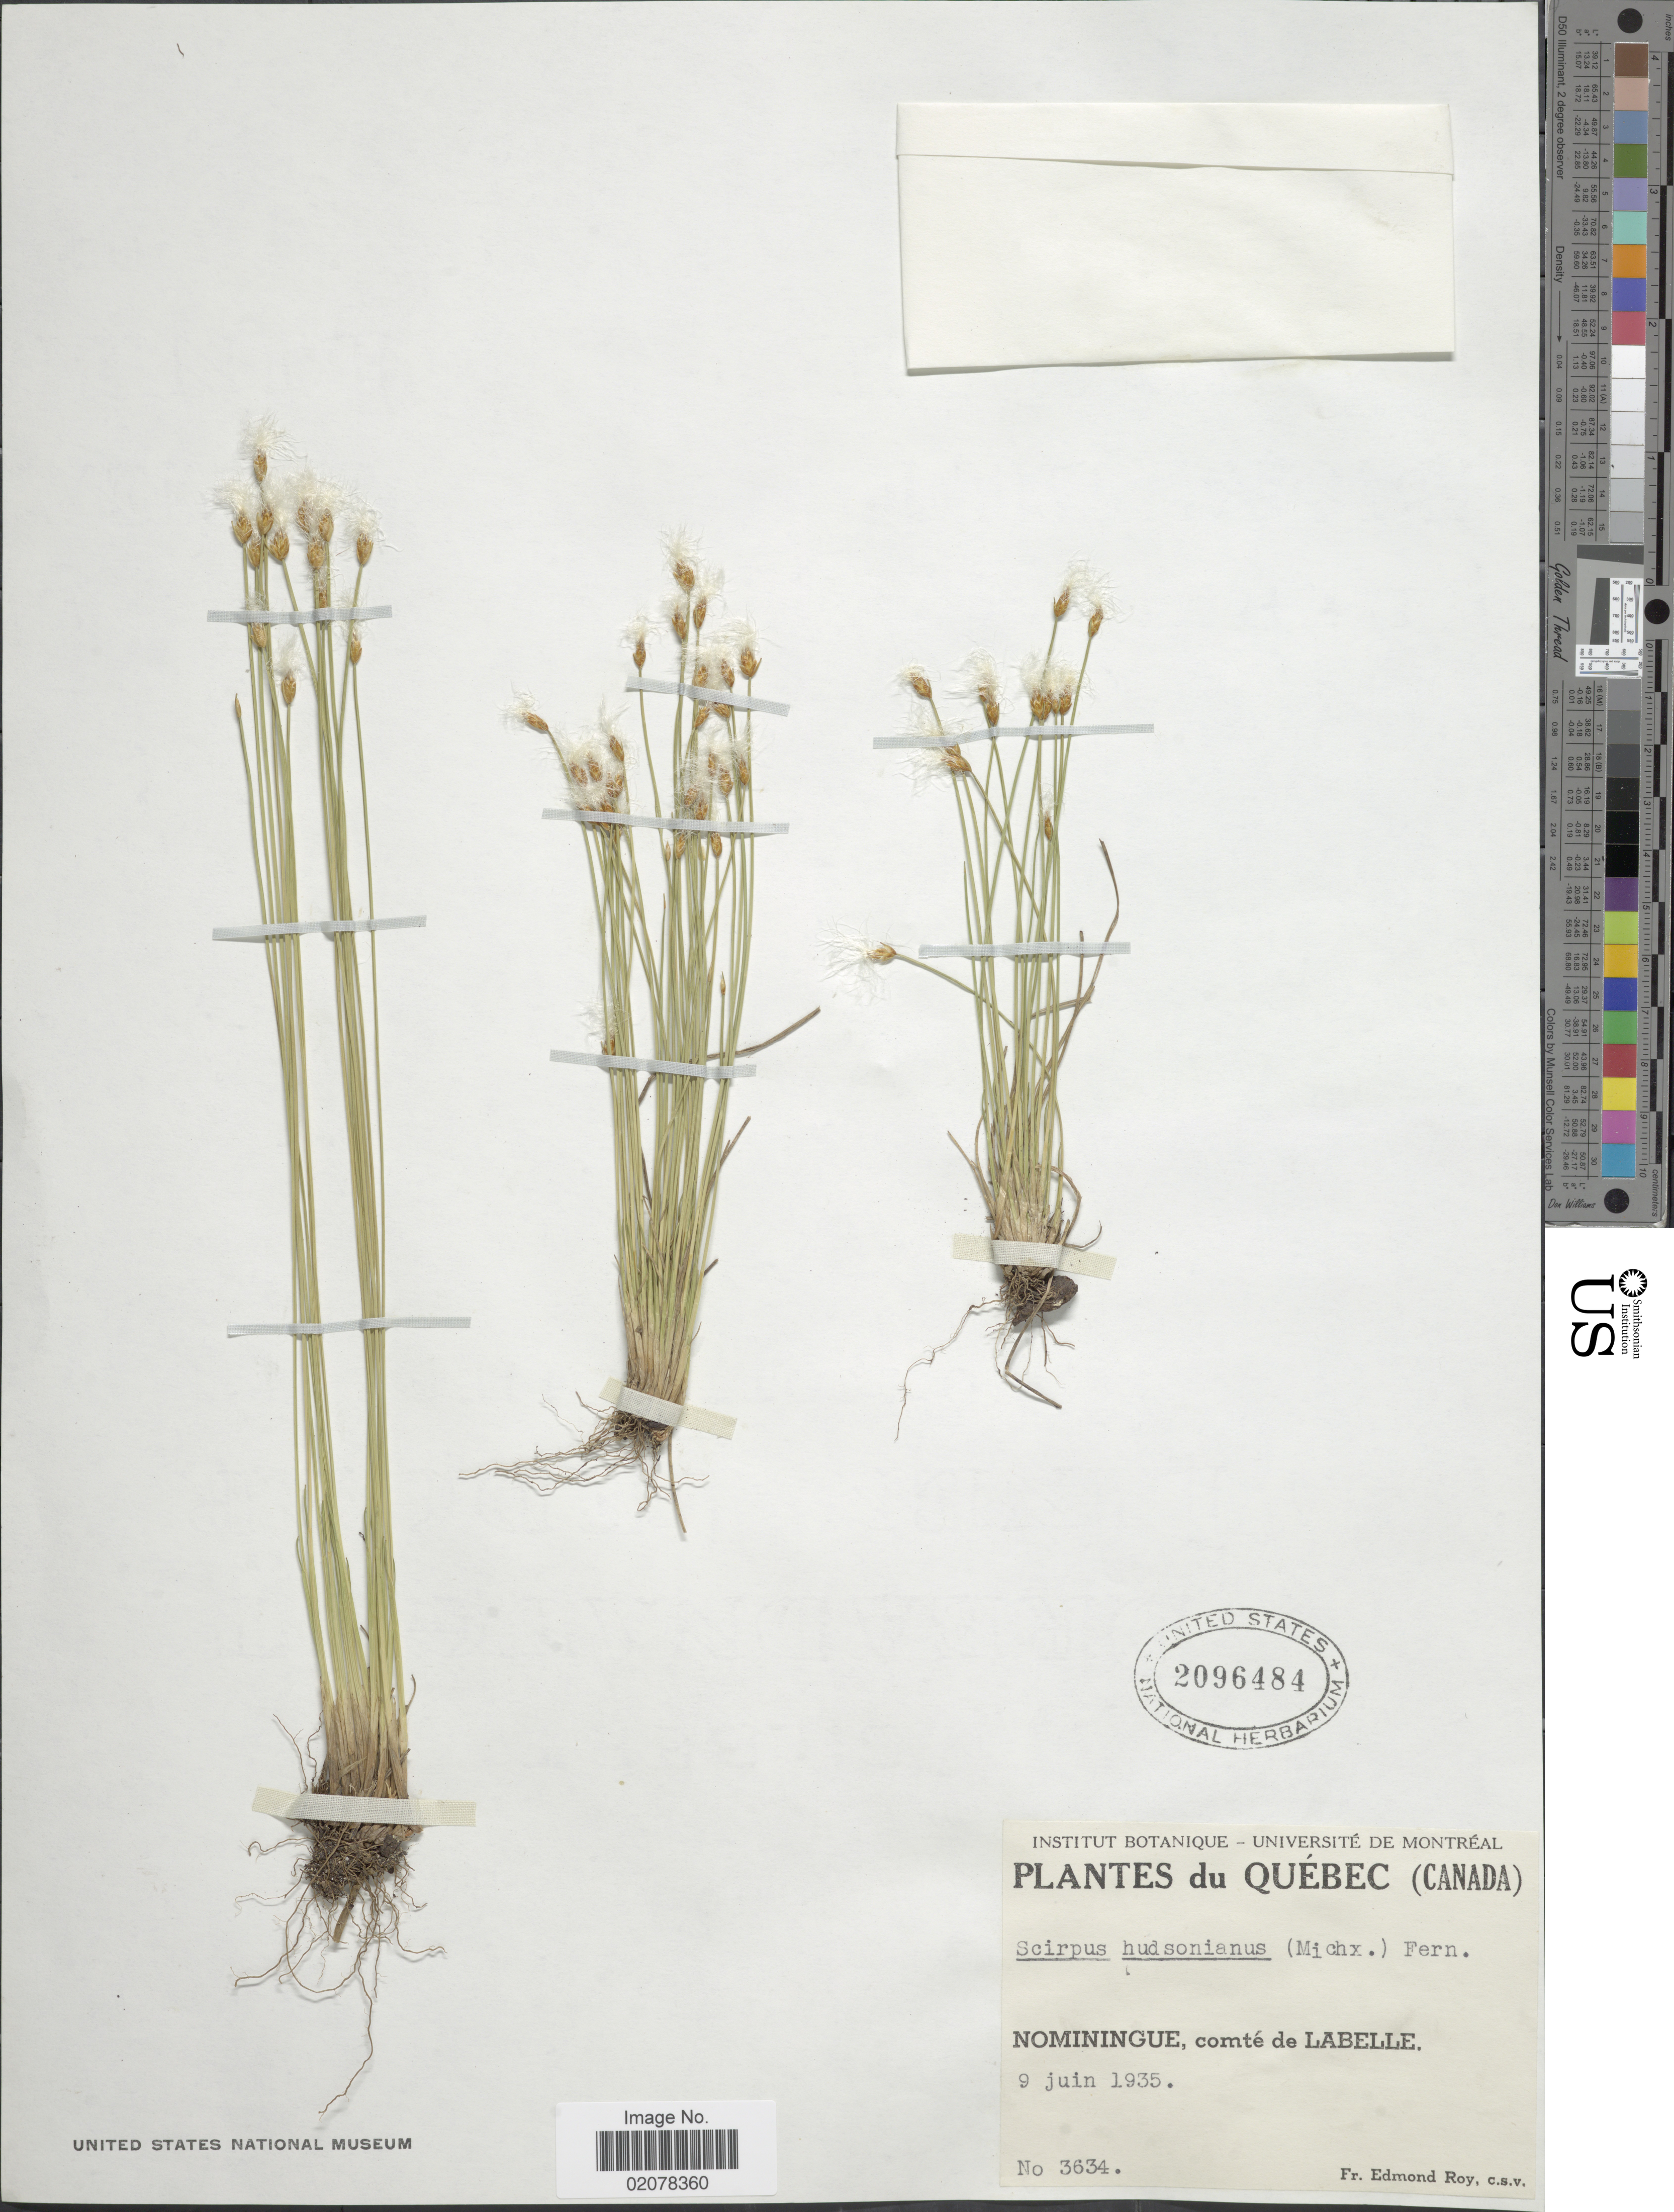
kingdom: Plantae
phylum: Tracheophyta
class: Liliopsida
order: Poales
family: Cyperaceae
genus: Trichophorum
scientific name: Trichophorum alpinum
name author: (L.) Pers.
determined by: Strong, M. T., (US), Smithsonian Institution - National Museum of Natural History (UNITED STATES)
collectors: E. Roy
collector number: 3634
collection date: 1935-06-09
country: Canada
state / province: Quebec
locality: Nomingue, comte de Labelle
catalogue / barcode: US 2096484